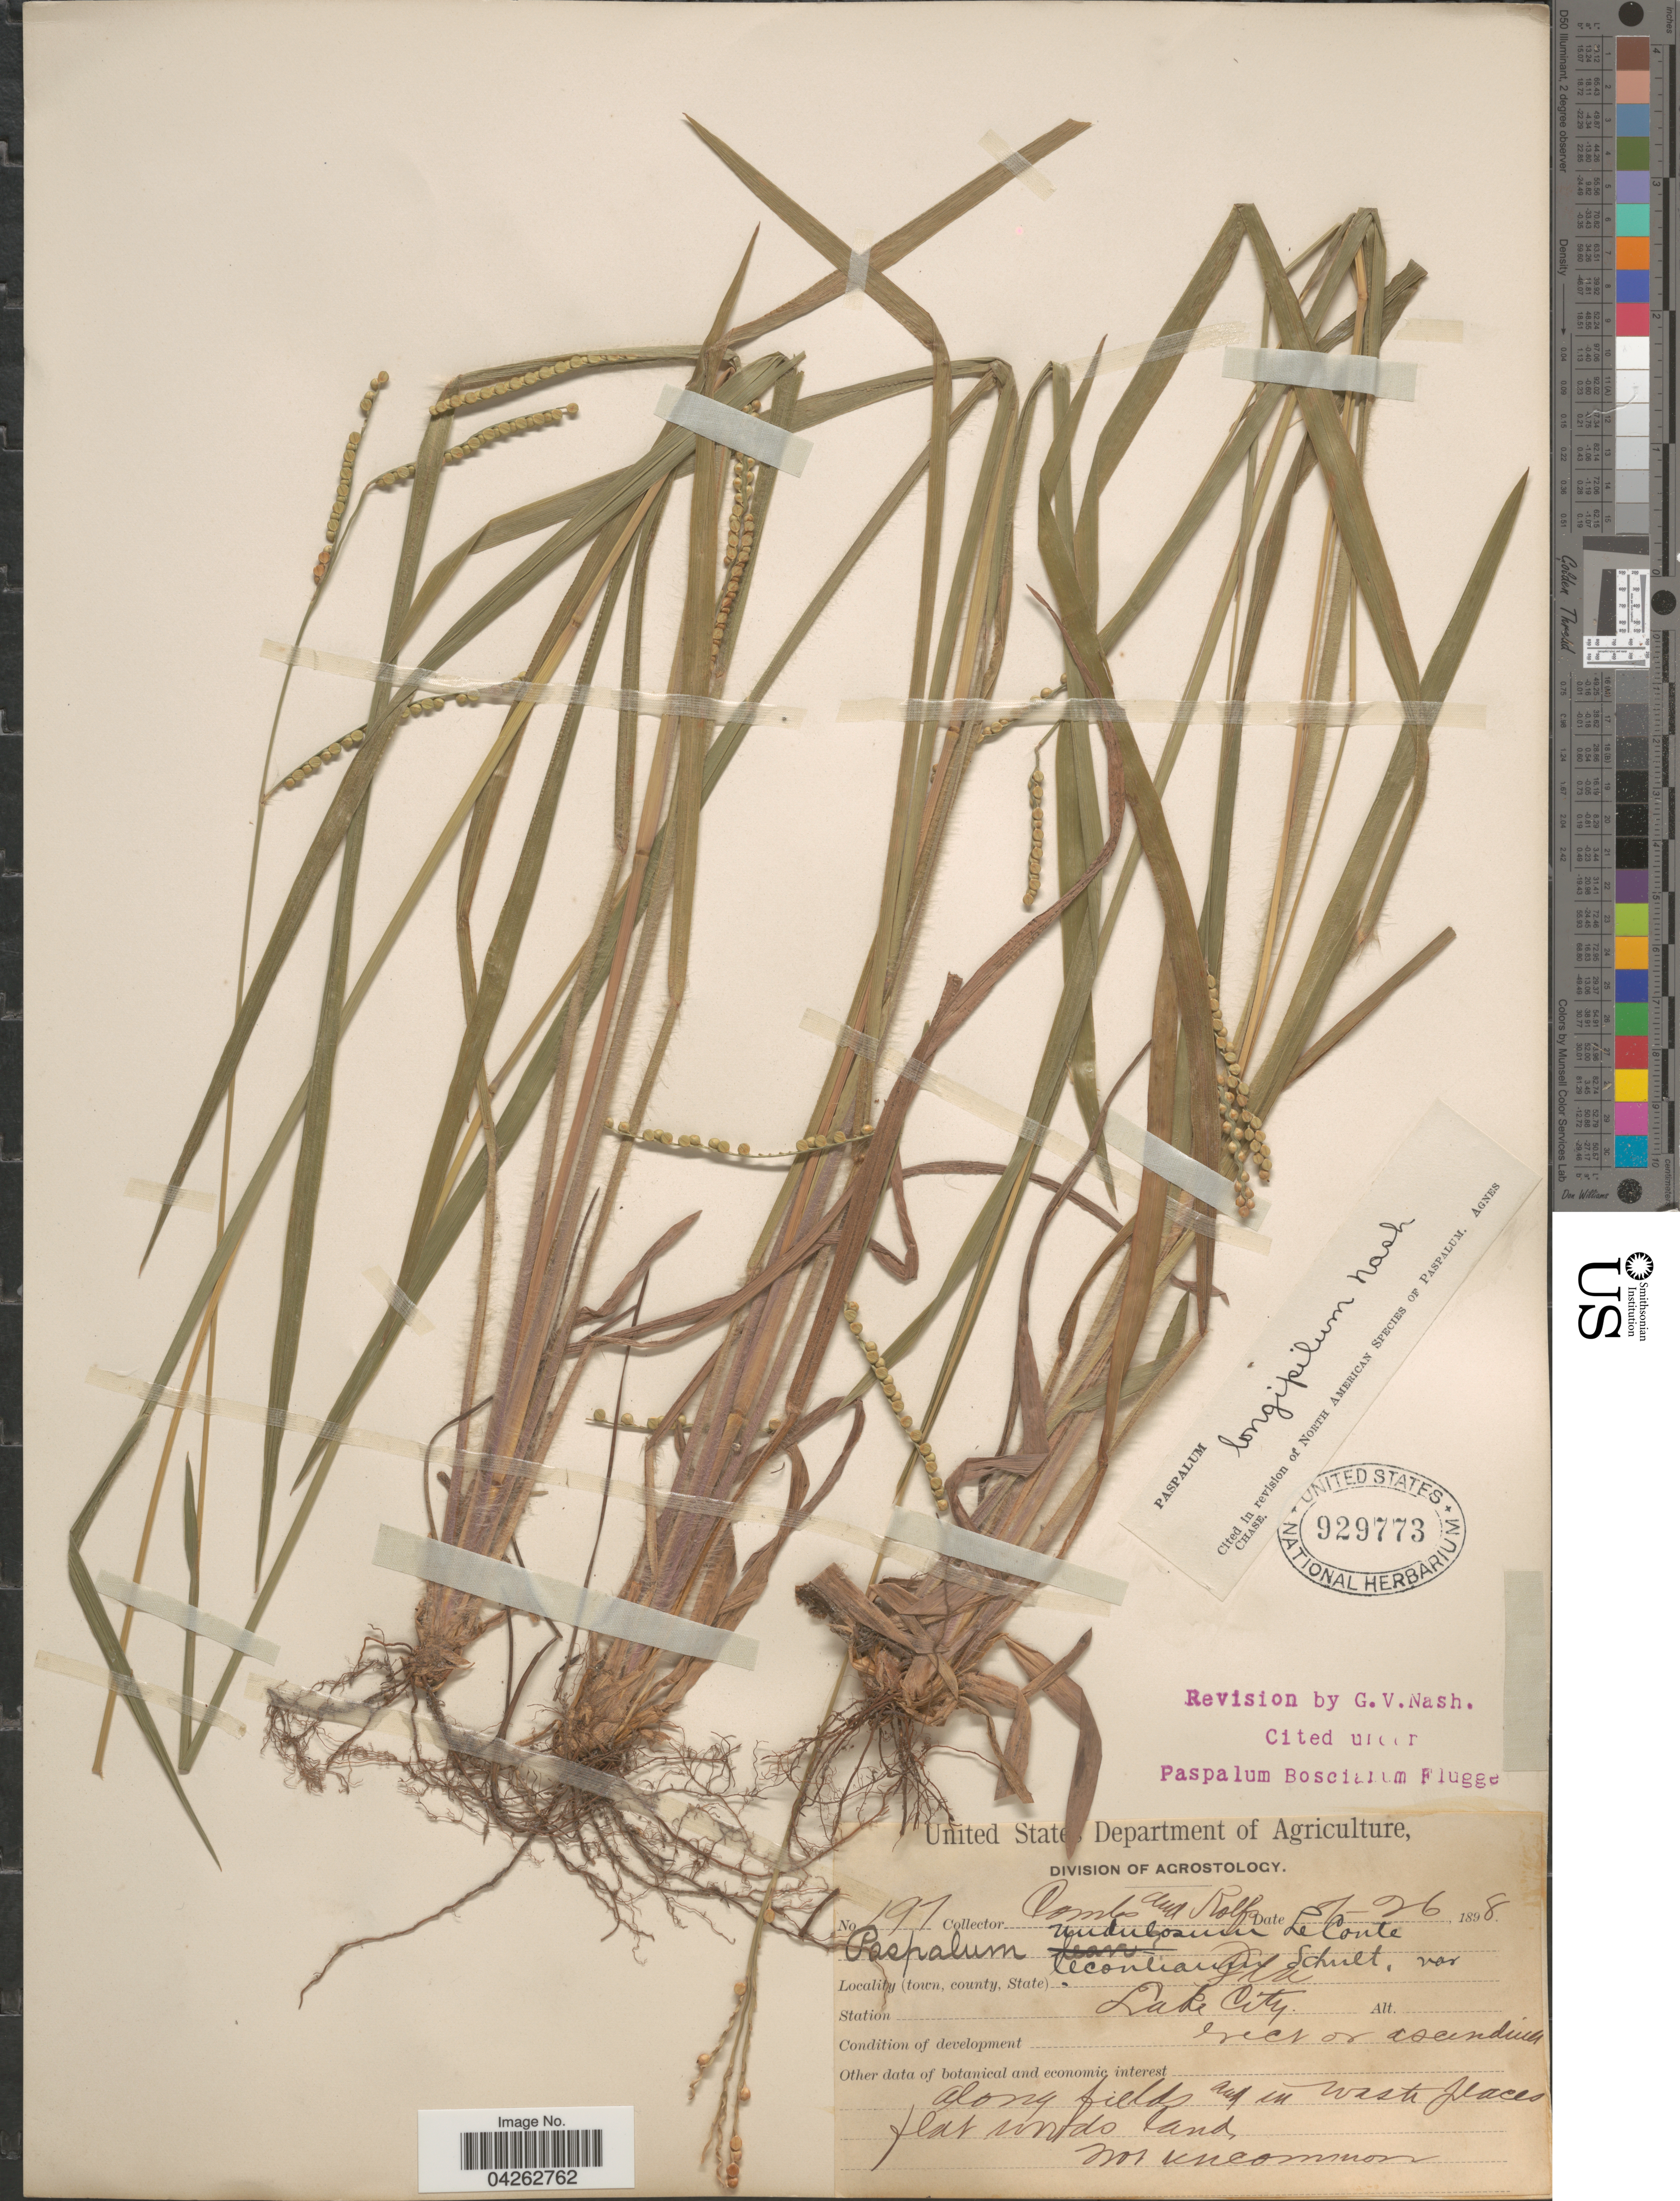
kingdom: Plantae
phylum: Tracheophyta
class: Liliopsida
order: Poales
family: Poaceae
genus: Paspalum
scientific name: Paspalum longipilum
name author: Nash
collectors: -. Combs & Rolfs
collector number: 197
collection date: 1898-07-26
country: United States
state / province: Florida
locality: Lake City.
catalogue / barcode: US 929773